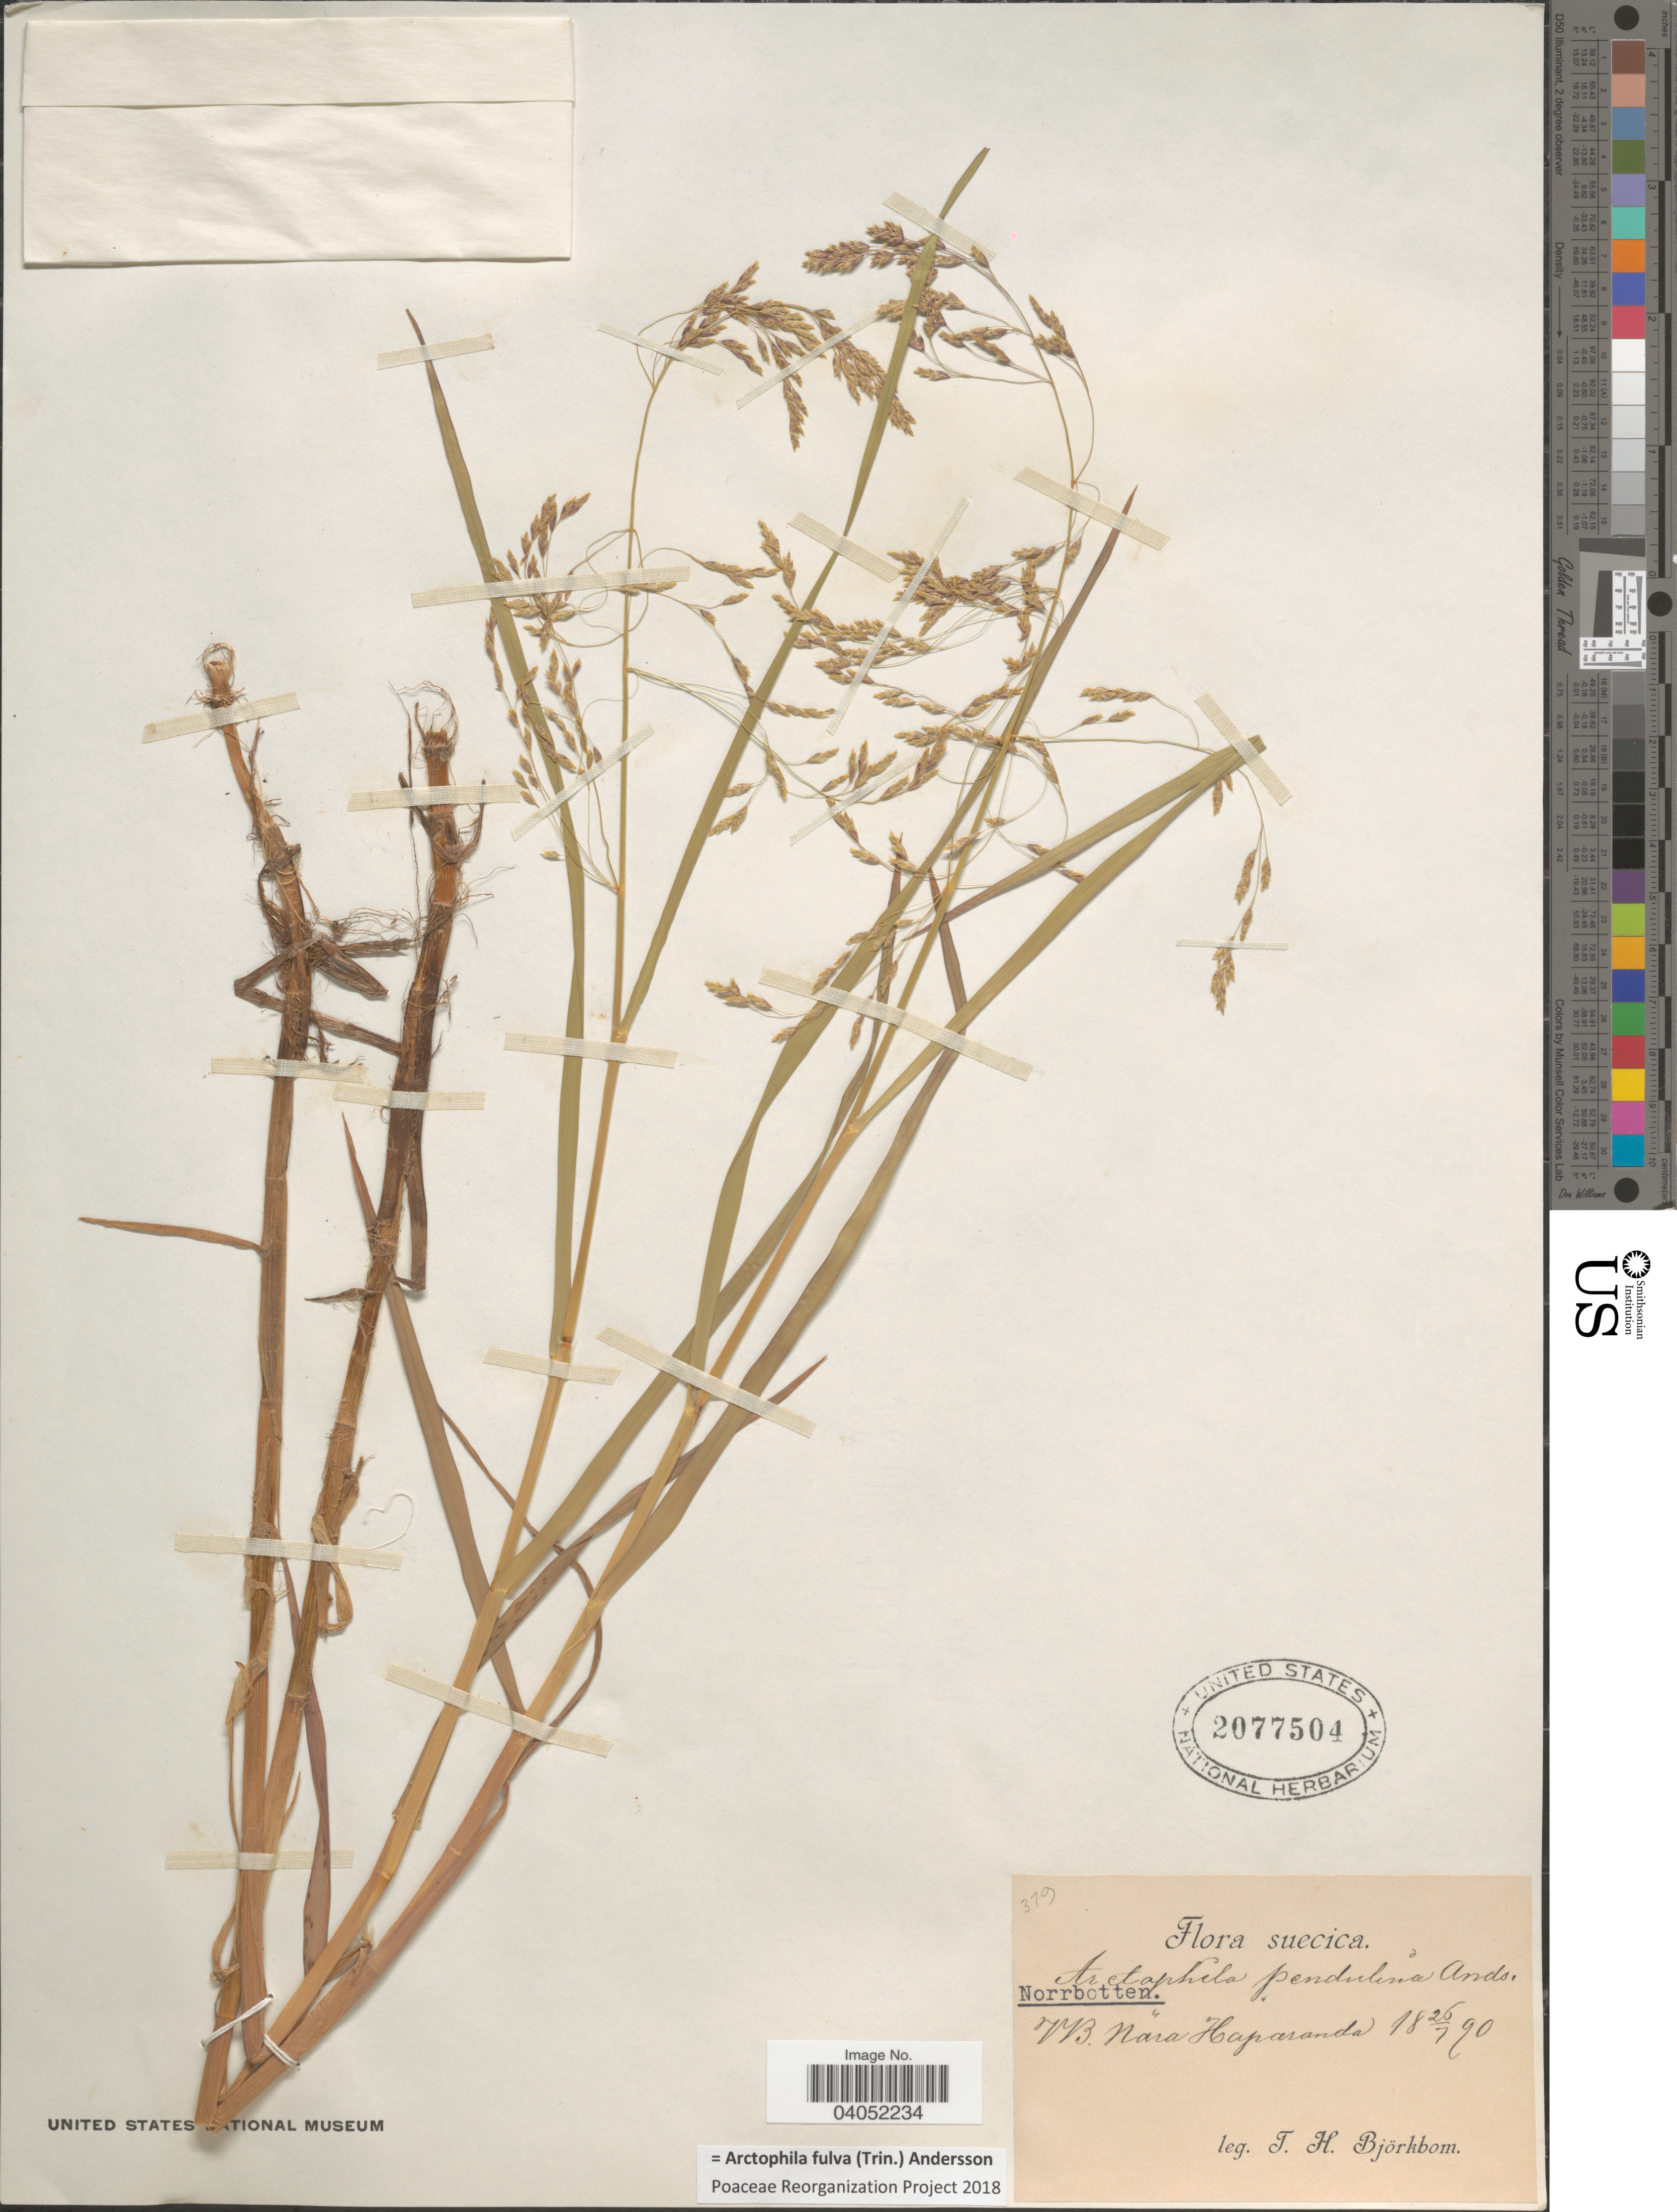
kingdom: Plantae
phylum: Tracheophyta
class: Liliopsida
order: Poales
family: Poaceae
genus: Arctophila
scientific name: Arctophila fulva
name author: (Trin.) Andersson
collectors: T. Björkbom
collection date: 1890-07-26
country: Sweden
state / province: Norrbotten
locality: Suecica. Norrbotten. VB. Nära Haparanda.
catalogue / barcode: US 2077504